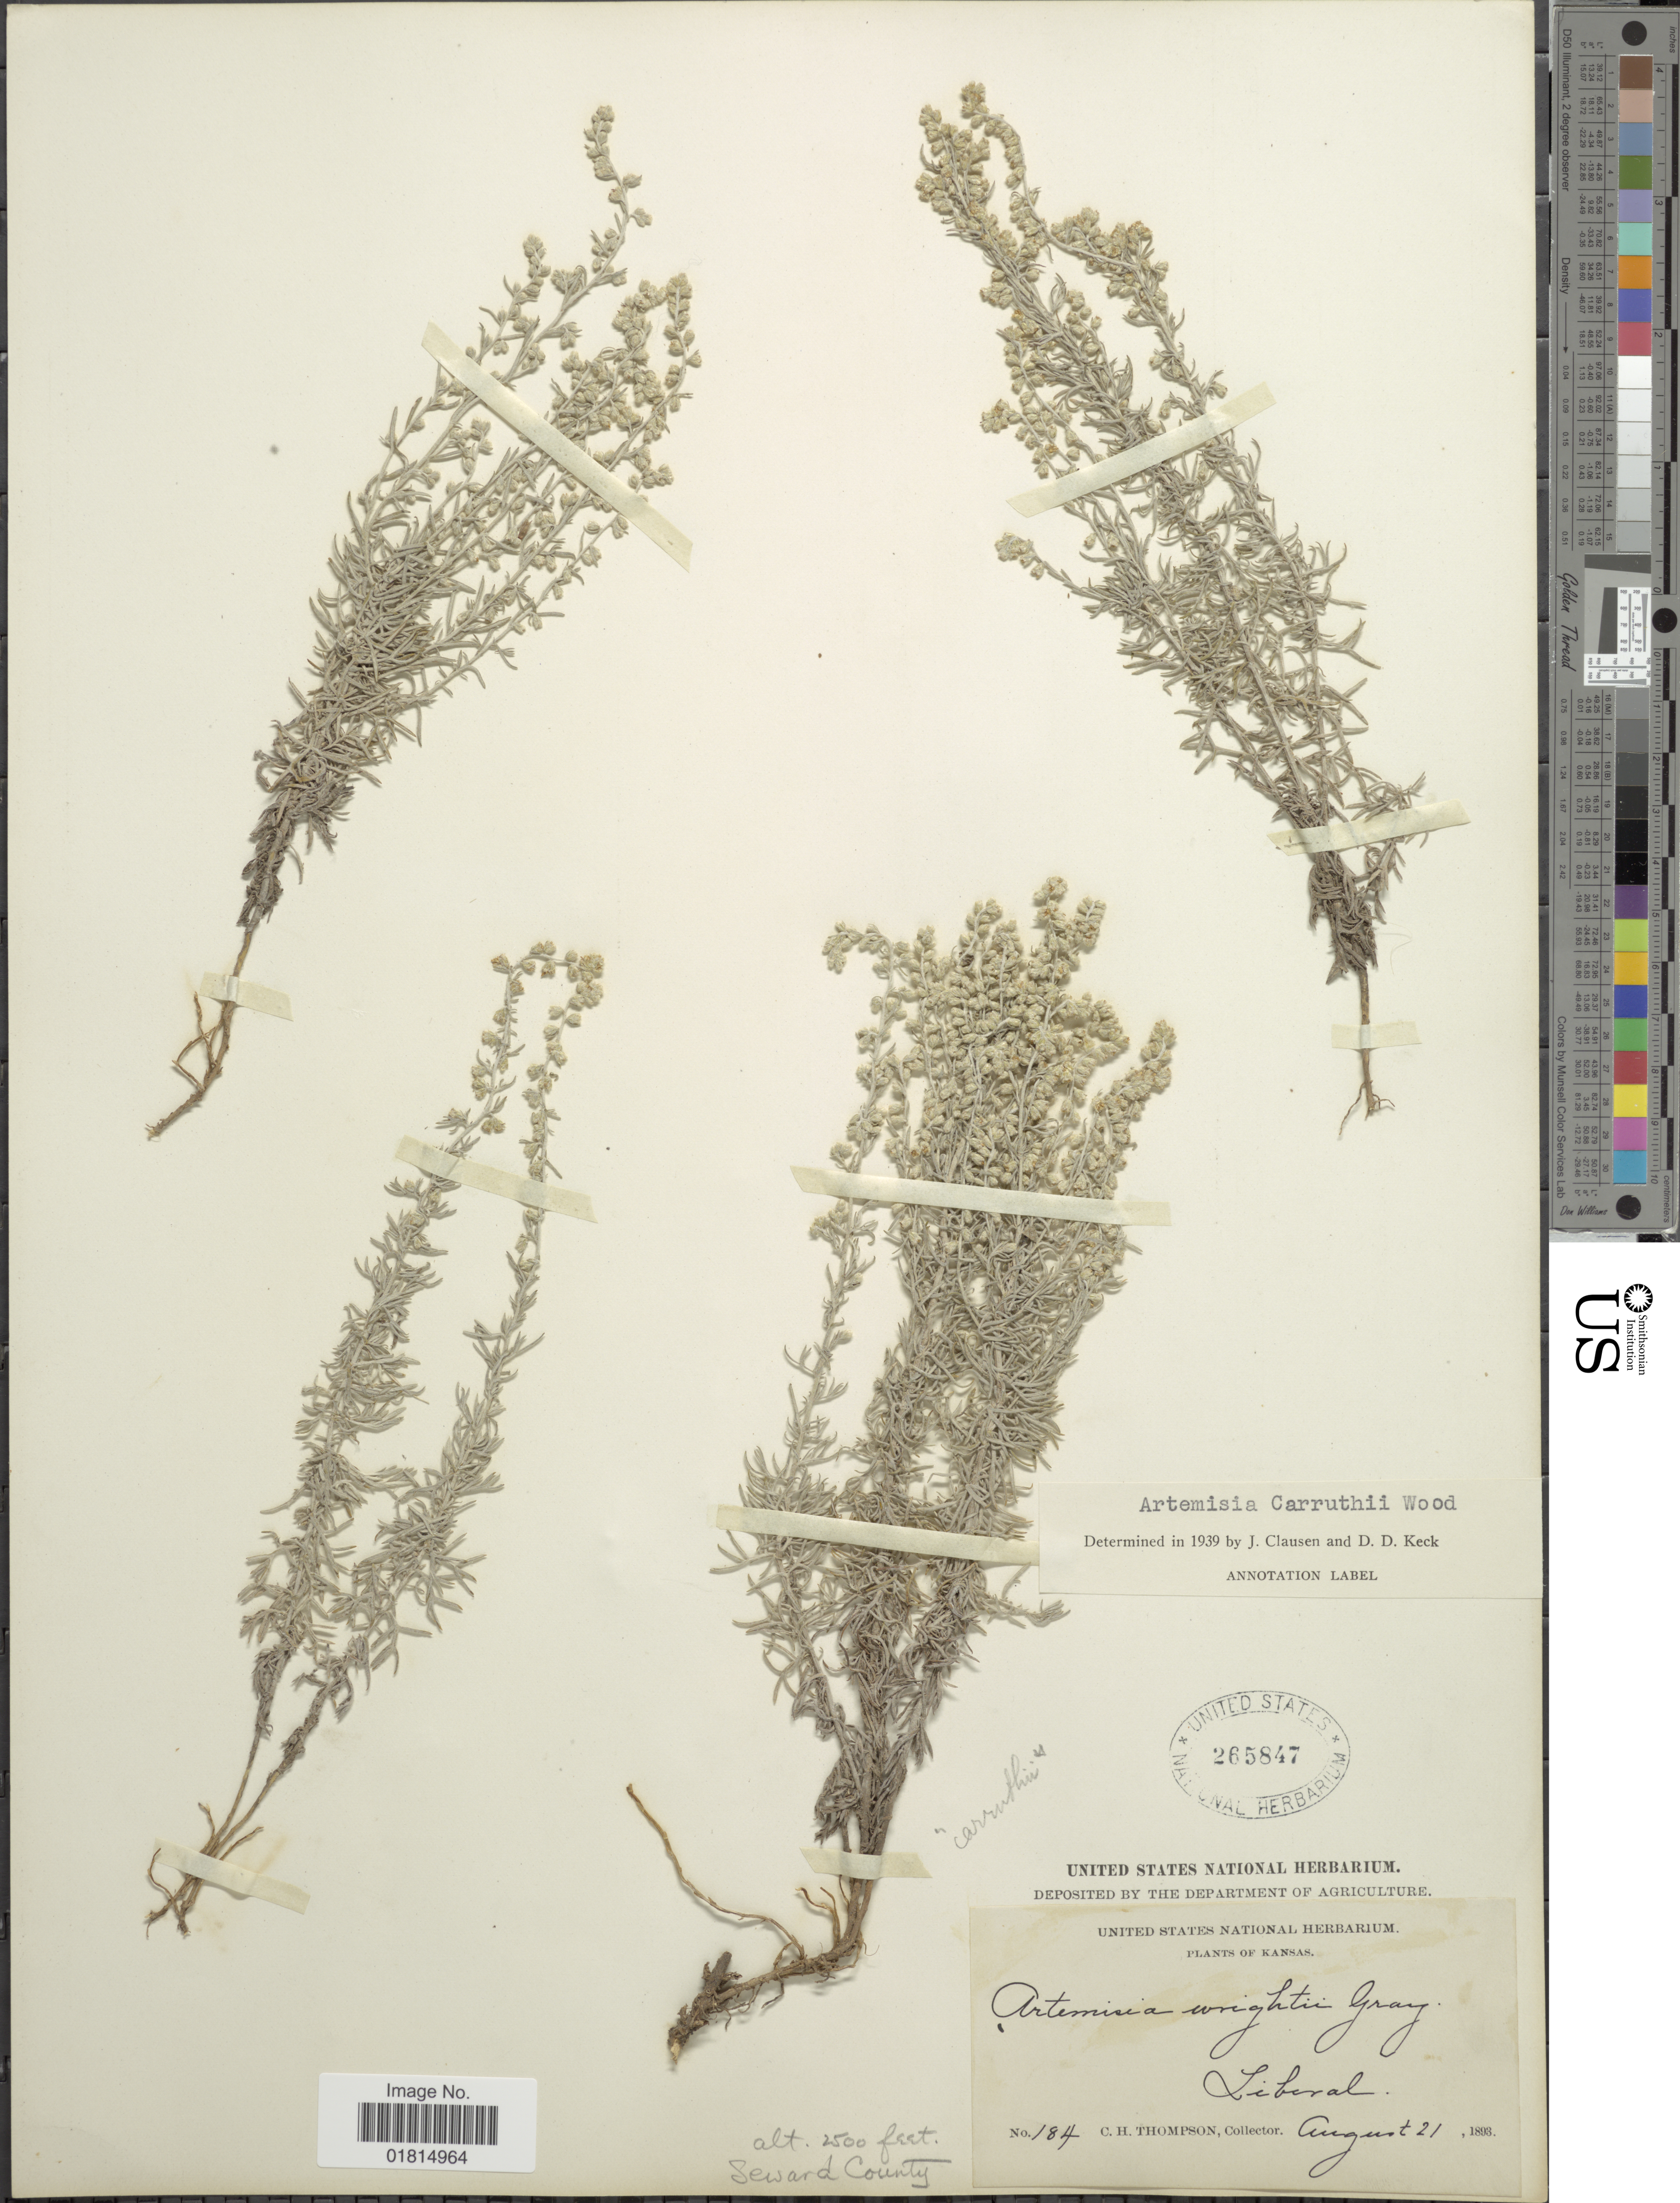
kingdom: Plantae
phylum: Tracheophyta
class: Magnoliopsida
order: Asterales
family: Asteraceae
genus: Artemisia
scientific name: Artemisia carruthii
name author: Alph. Wood ex Carruth.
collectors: C. H. Thompson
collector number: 184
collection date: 1893-08-21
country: United States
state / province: Kansas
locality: Liberal. Seward County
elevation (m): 762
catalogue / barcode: US 265847